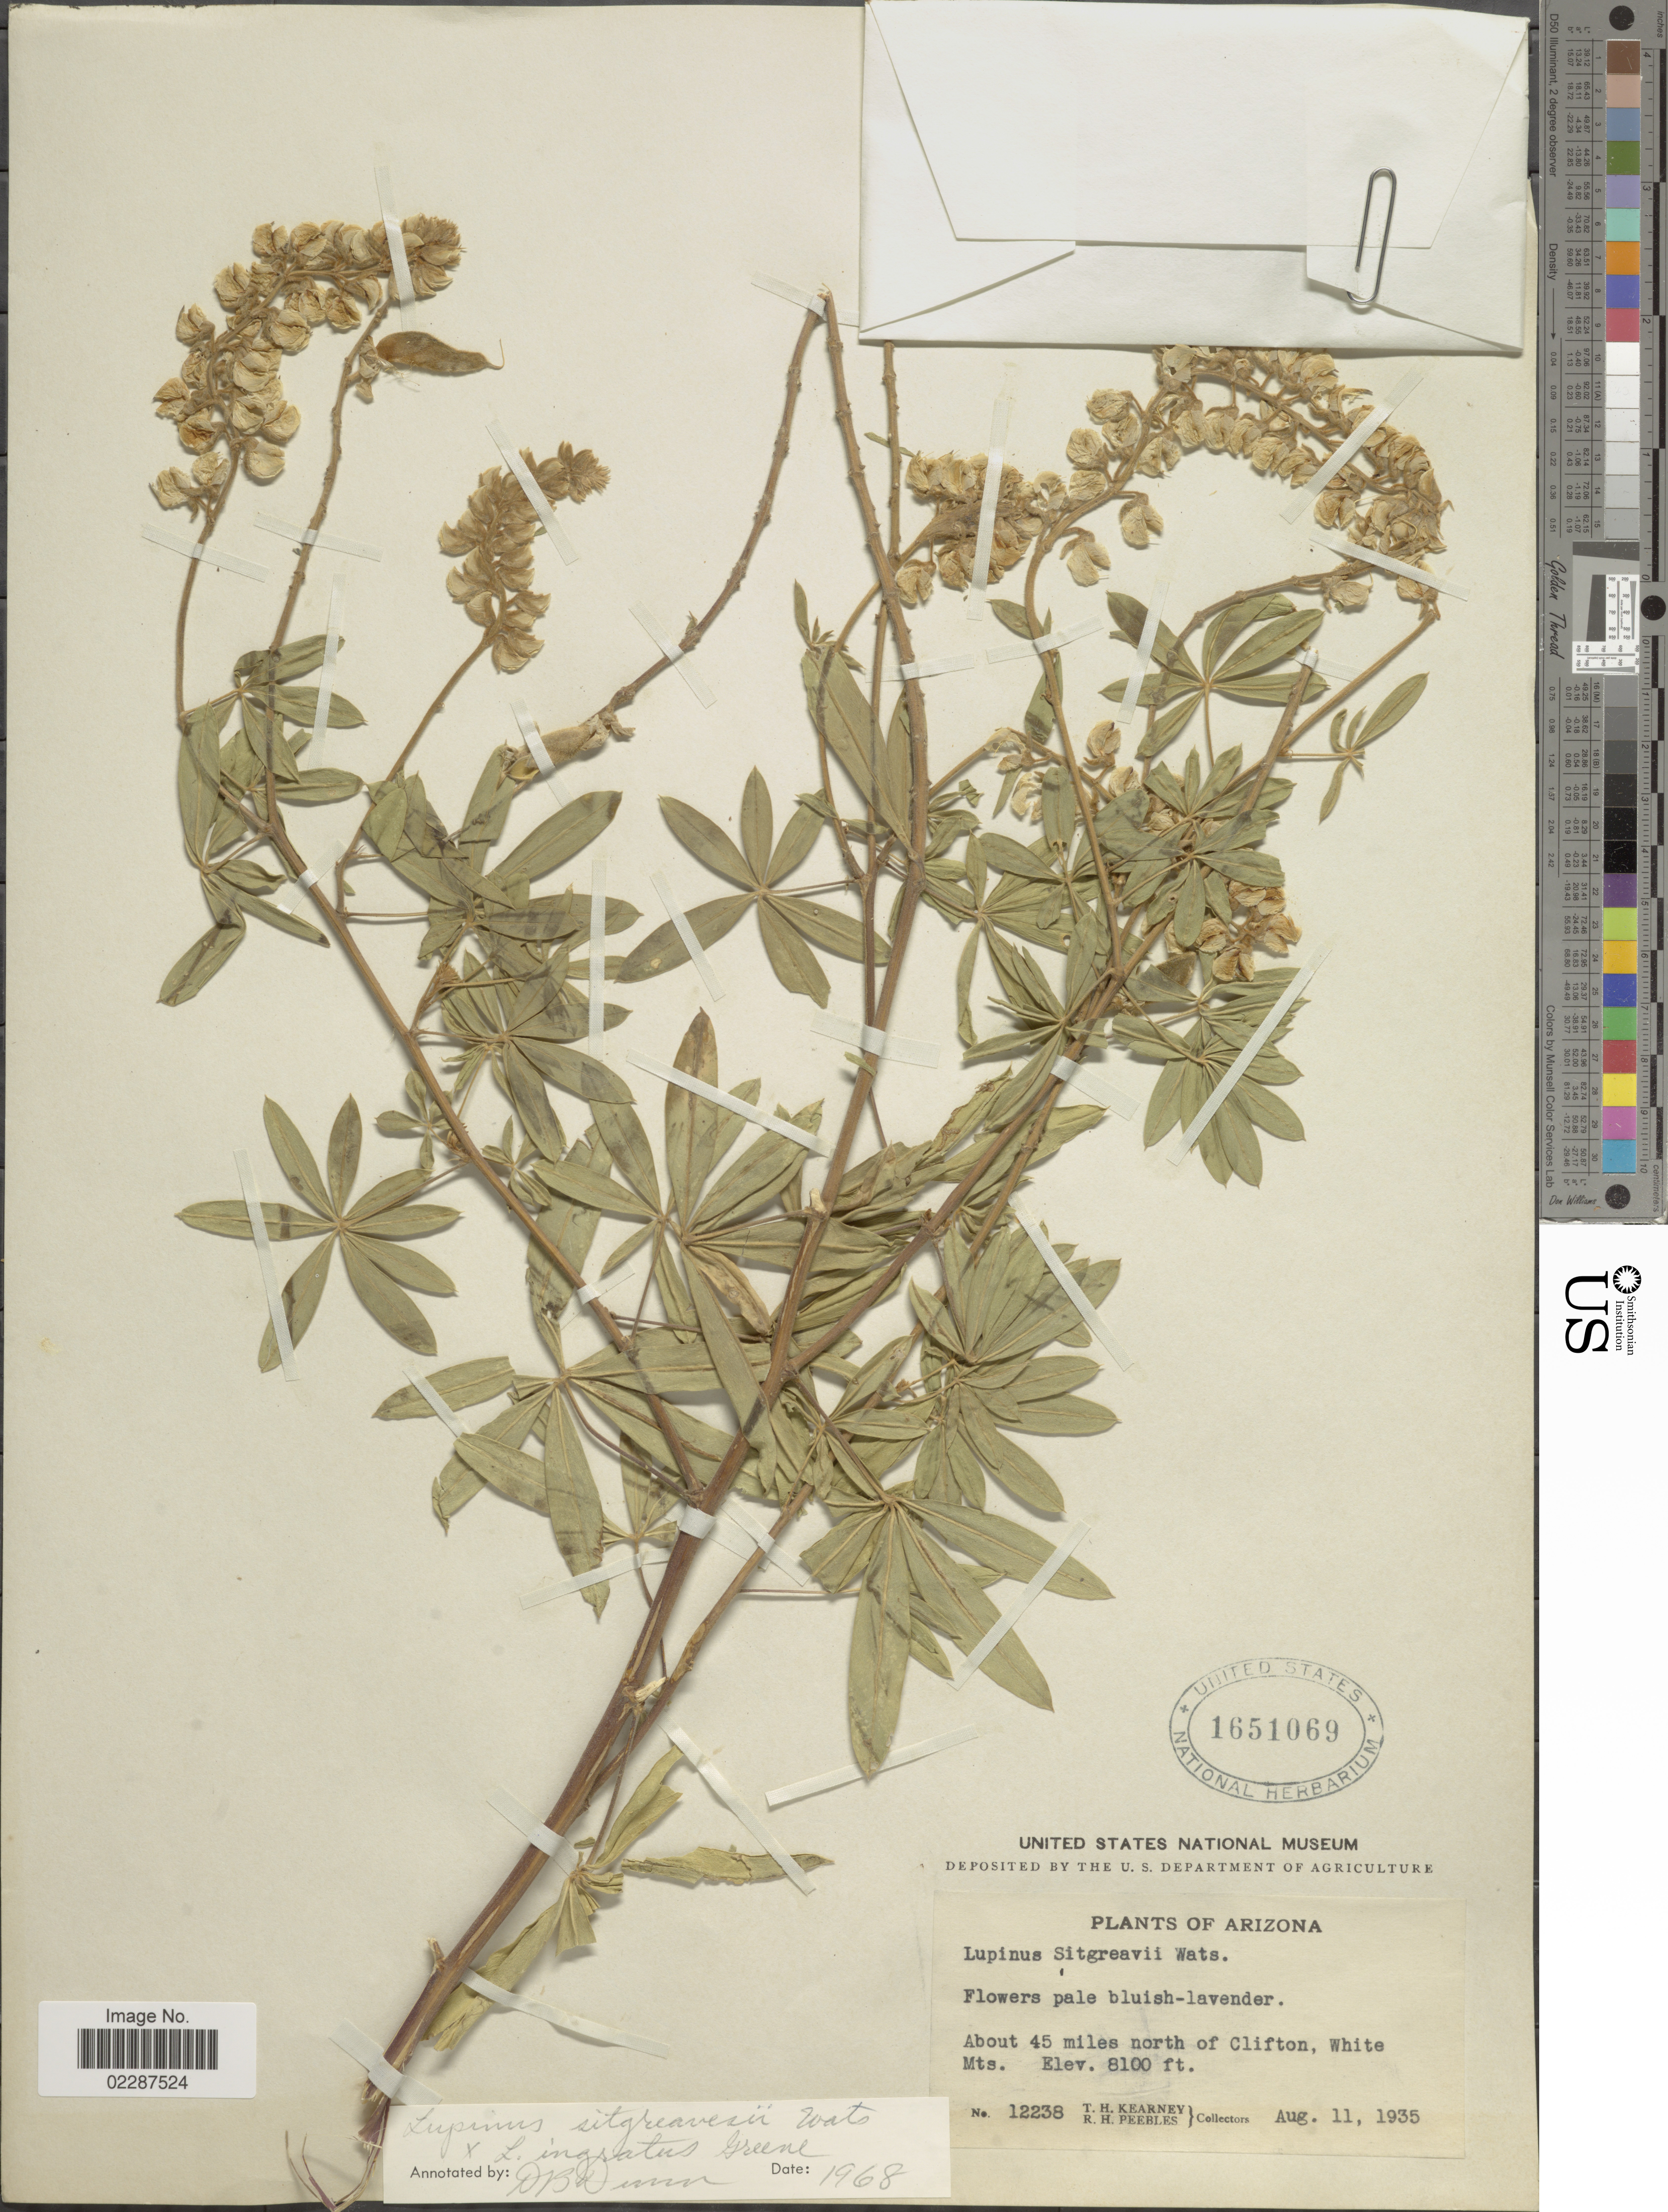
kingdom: Plantae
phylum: Tracheophyta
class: Magnoliopsida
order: Fabales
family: Fabaceae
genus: Lupinus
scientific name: Lupinus sitgreavesii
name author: S. Watson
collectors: T. H. Kearney & R. H. Peebles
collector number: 12238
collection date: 1935-08-11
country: United States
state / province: Arizona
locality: About 45 miles north of Clifton, White Mts.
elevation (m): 2469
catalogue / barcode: US 1651069